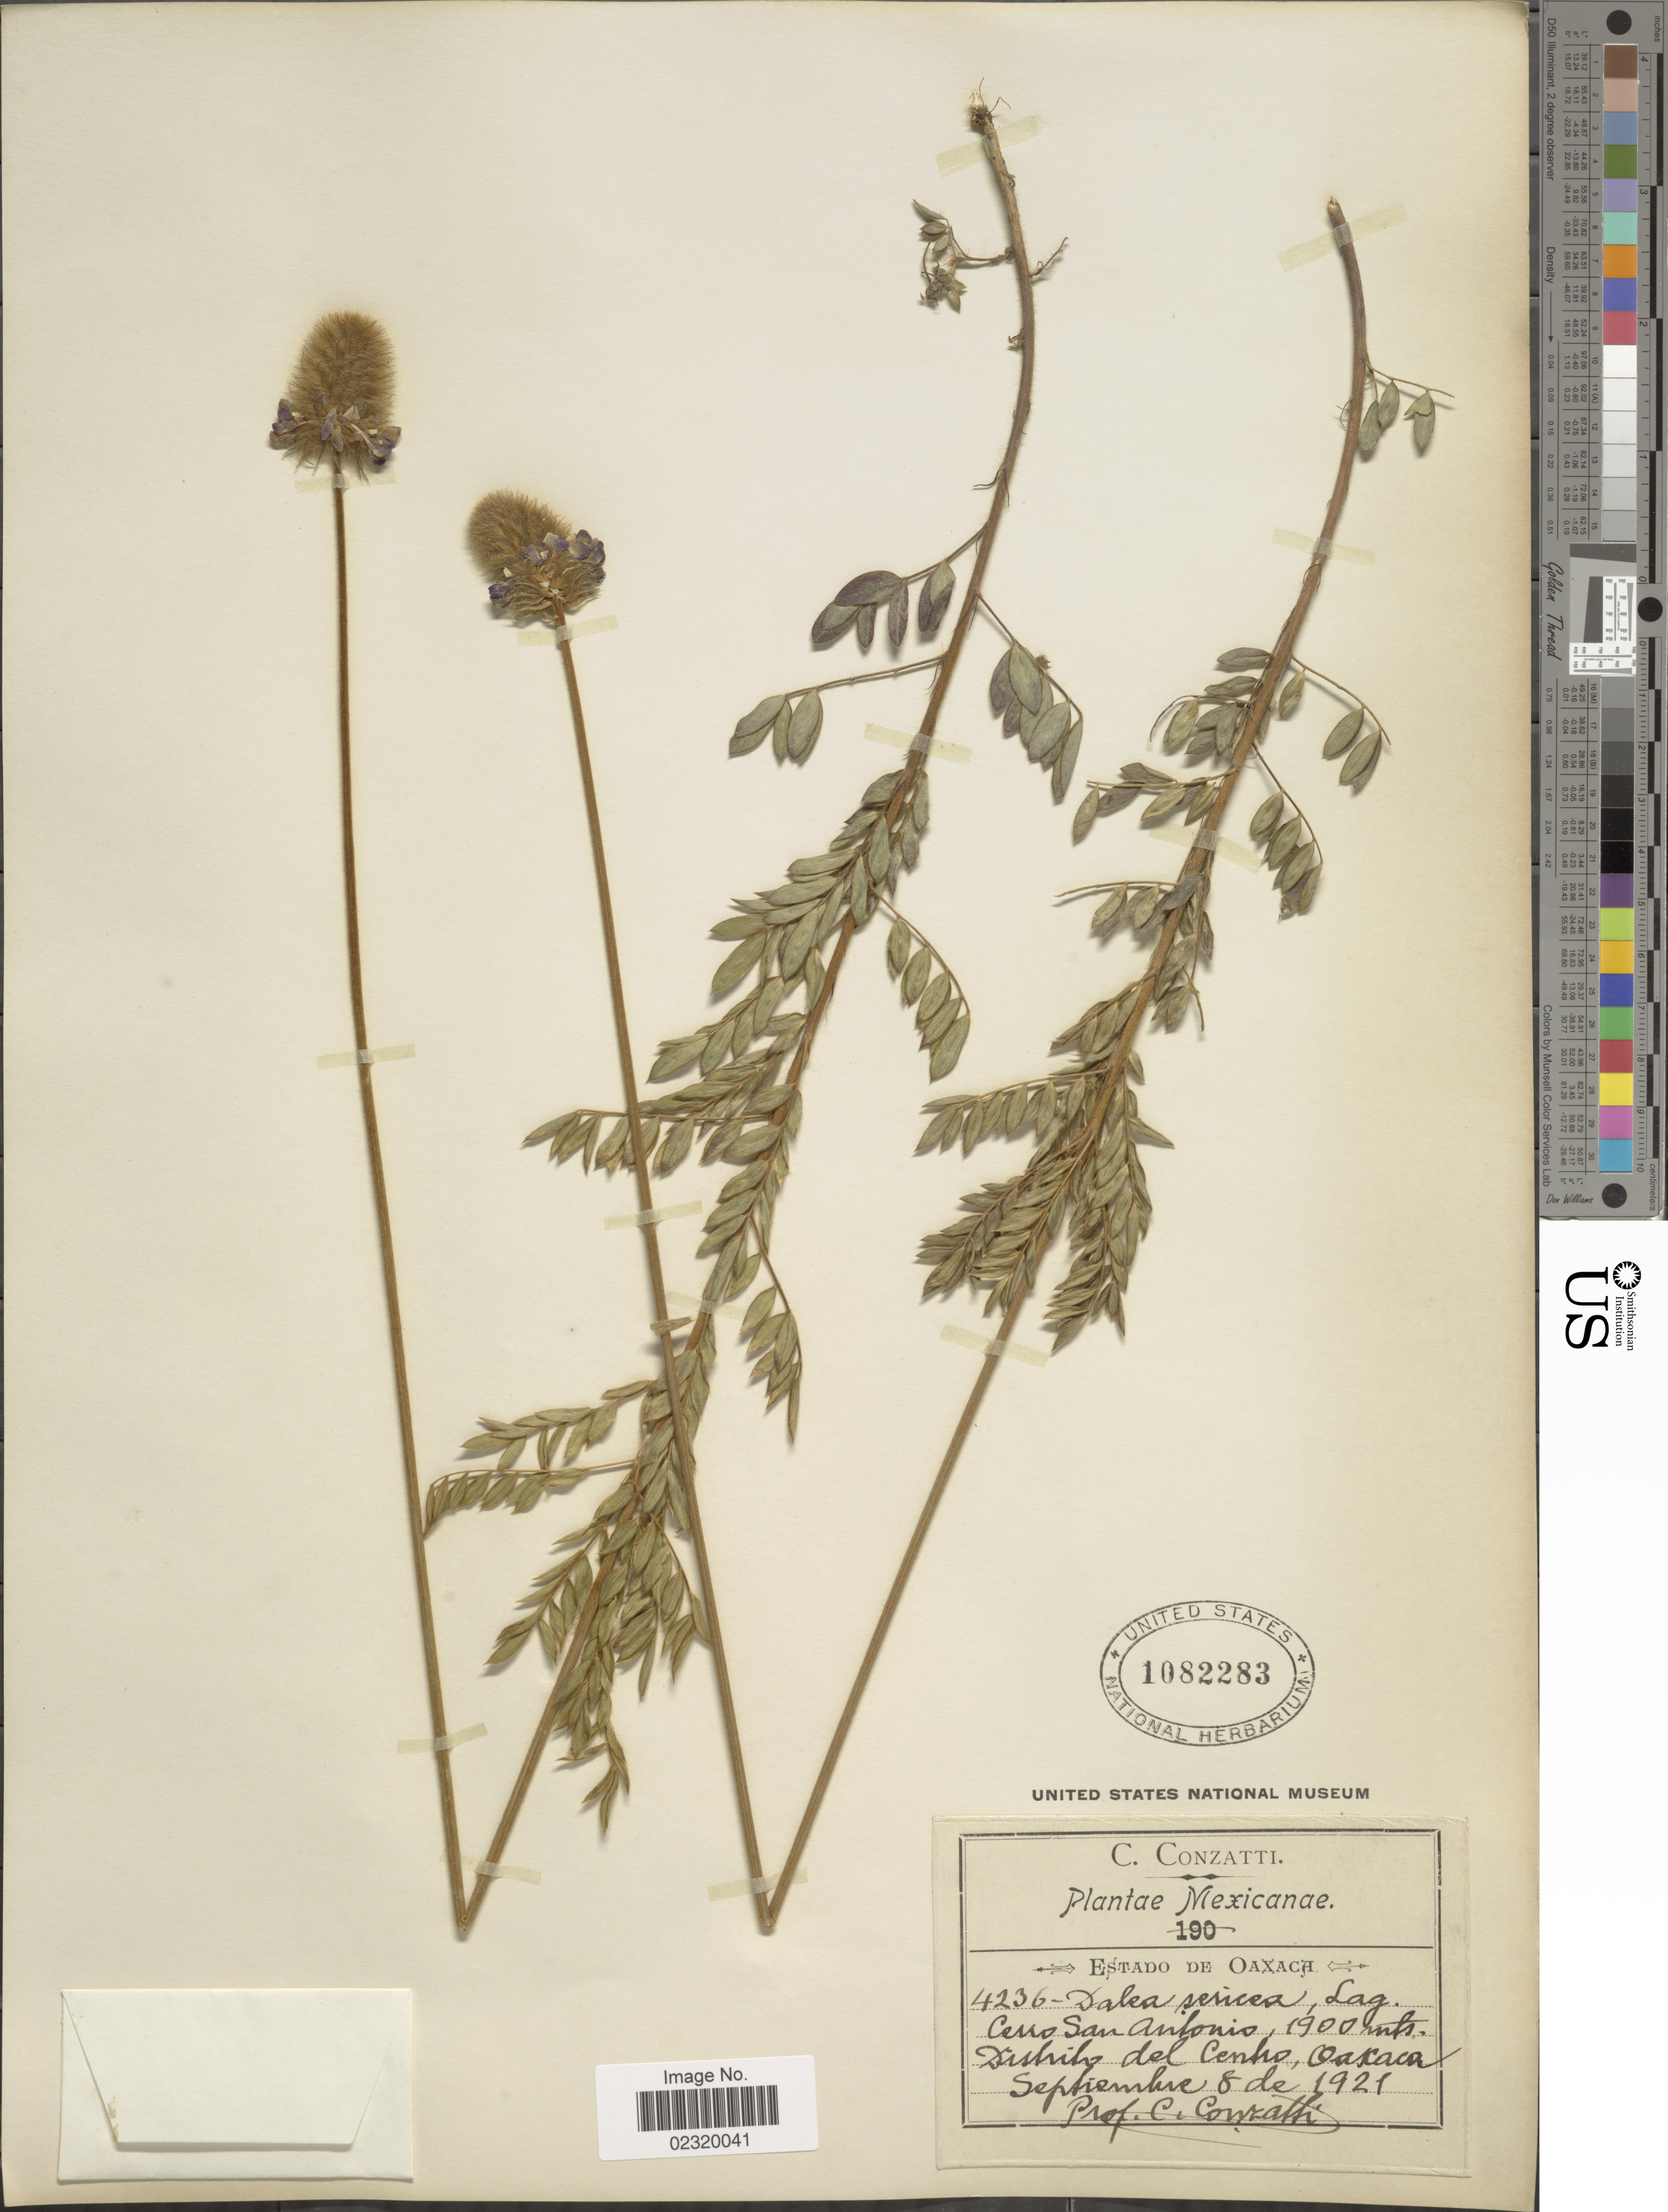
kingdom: Plantae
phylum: Tracheophyta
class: Magnoliopsida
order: Fabales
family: Fabaceae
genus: Dalea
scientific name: Dalea sericea var. sericea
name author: Lag.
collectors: C. Conzatti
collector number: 4236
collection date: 1921-09-08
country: Mexico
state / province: Oaxaca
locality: Cerro San Antonio. Distrito del Centro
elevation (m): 1900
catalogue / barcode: US 1082283